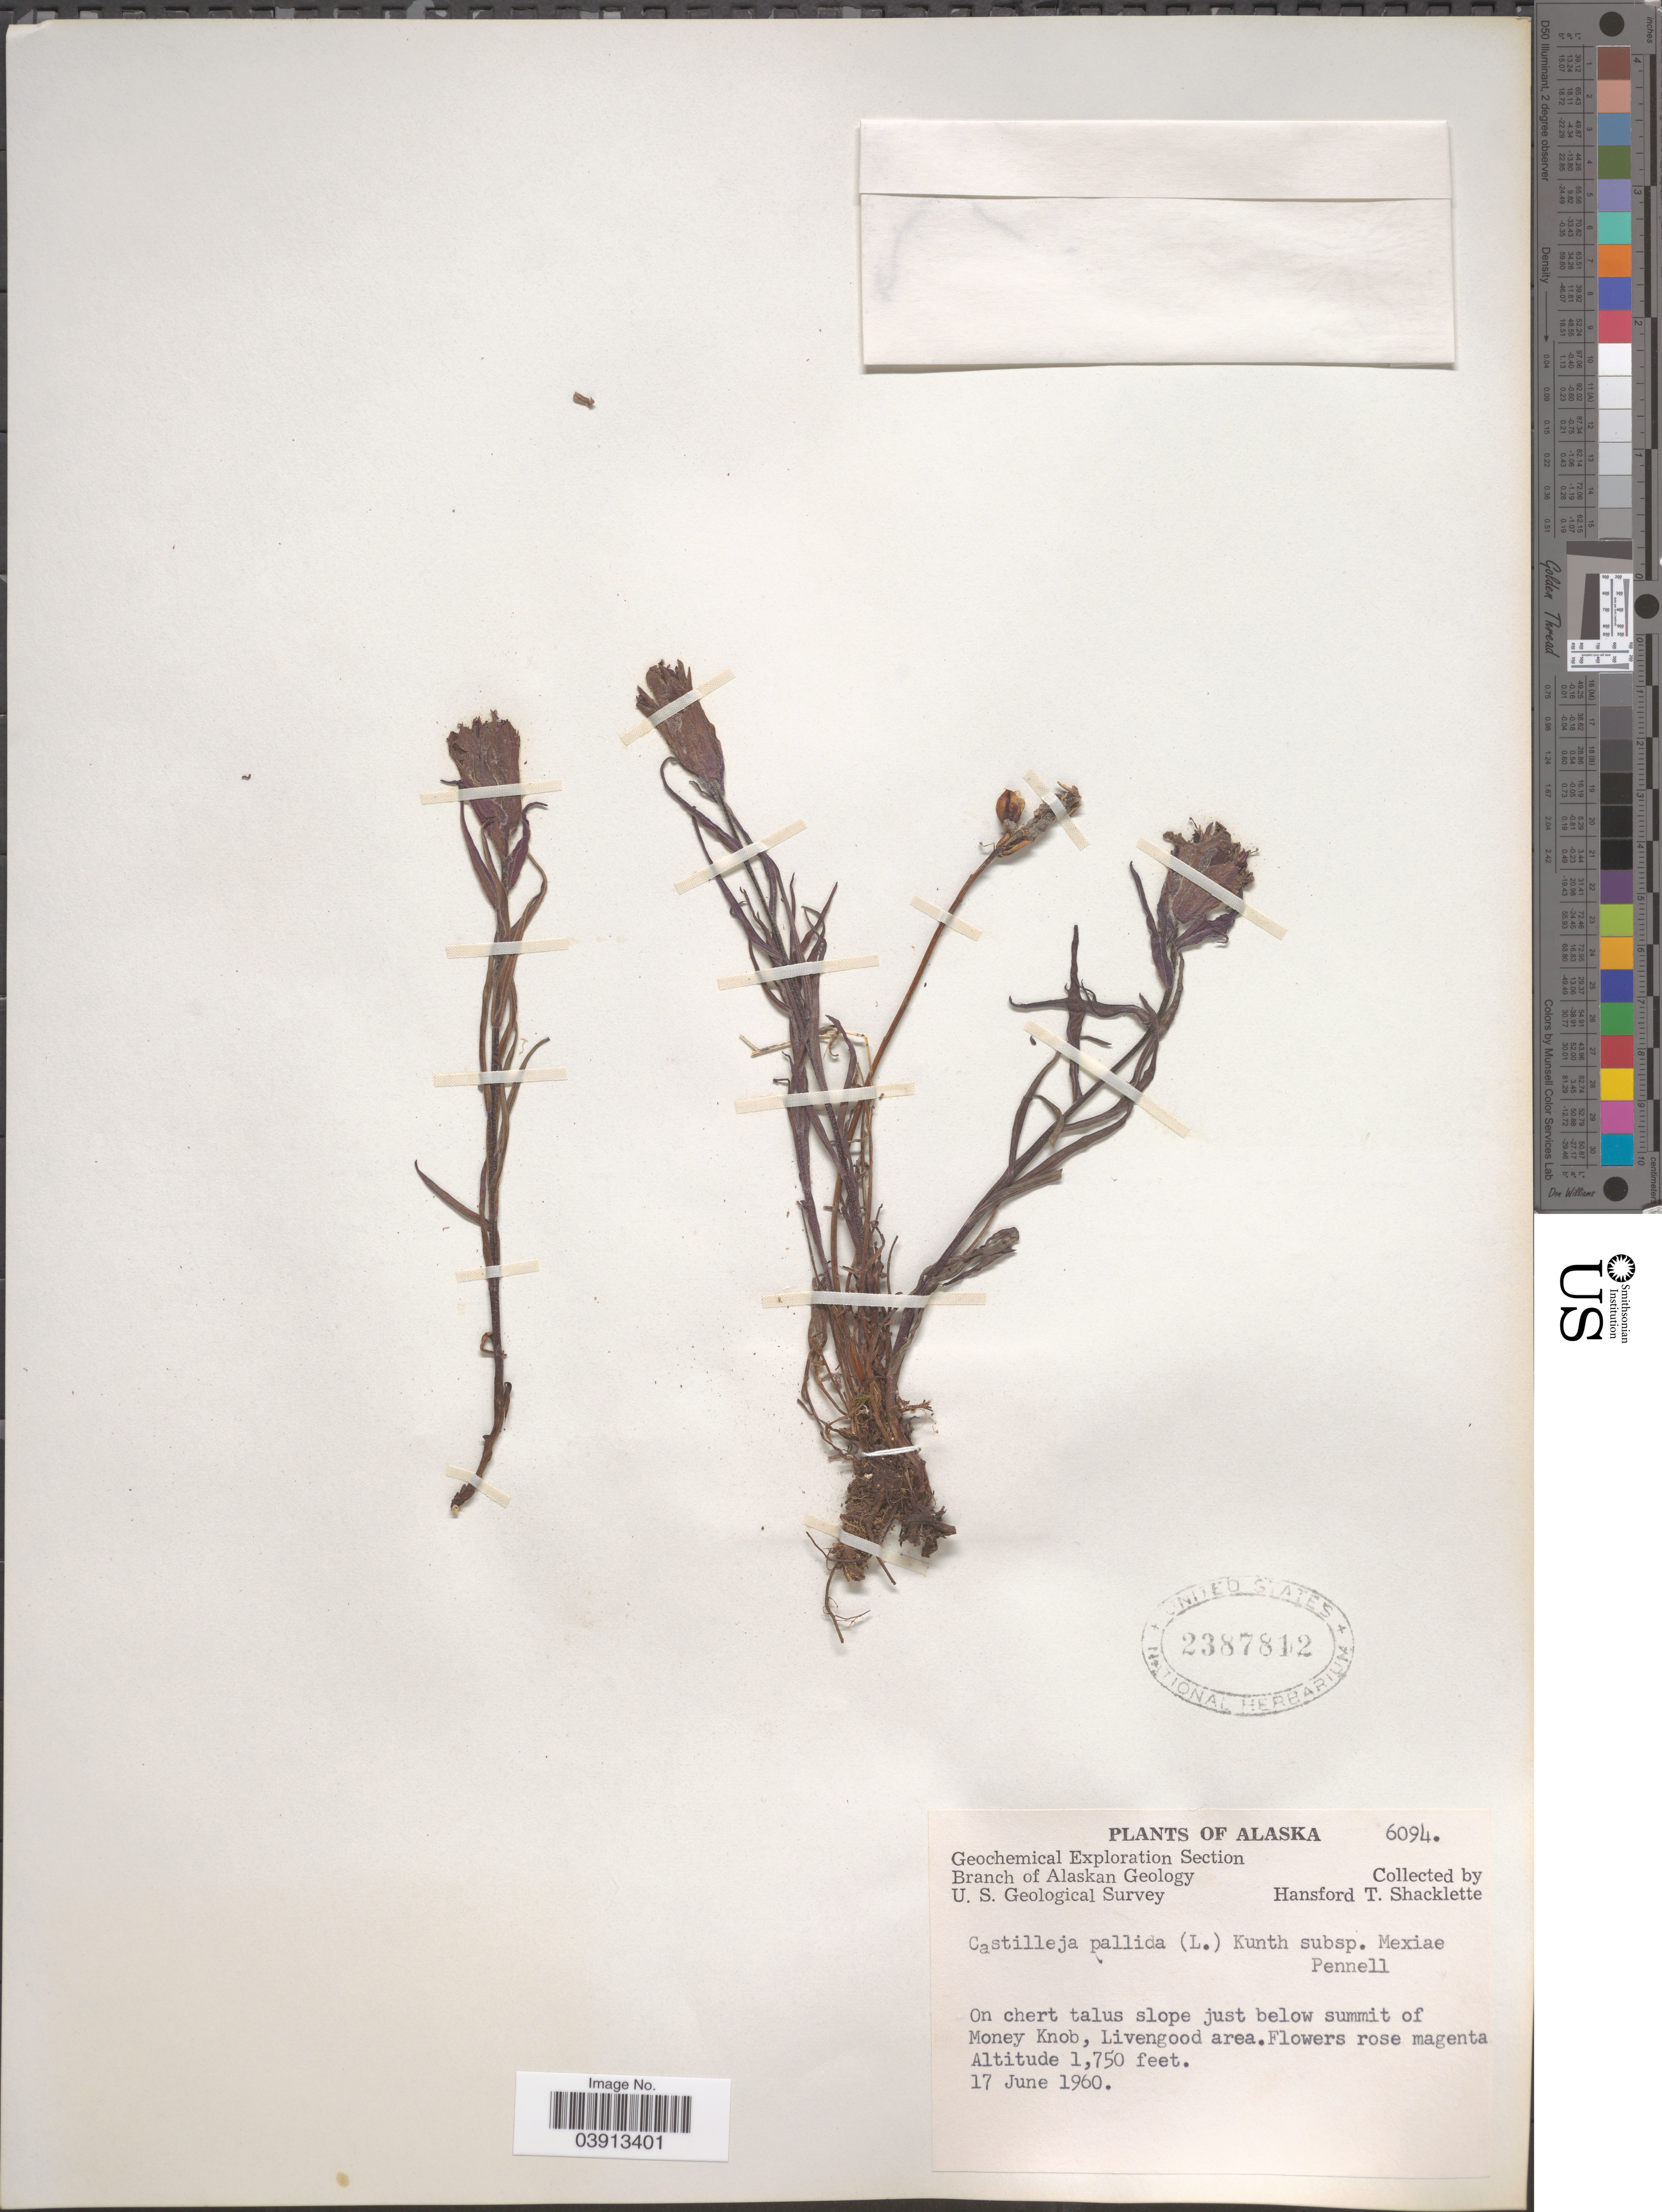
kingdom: Plantae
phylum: Tracheophyta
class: Magnoliopsida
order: Lamiales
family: Orobanchaceae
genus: Castilleja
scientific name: Castilleja pallida subsp. mexiae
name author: Pennell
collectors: H. Shacklette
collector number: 6094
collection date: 1960-06-17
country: United States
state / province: Alaska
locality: Just below summit of Money Knob, Livengood area.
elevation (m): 533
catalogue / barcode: US 2387812